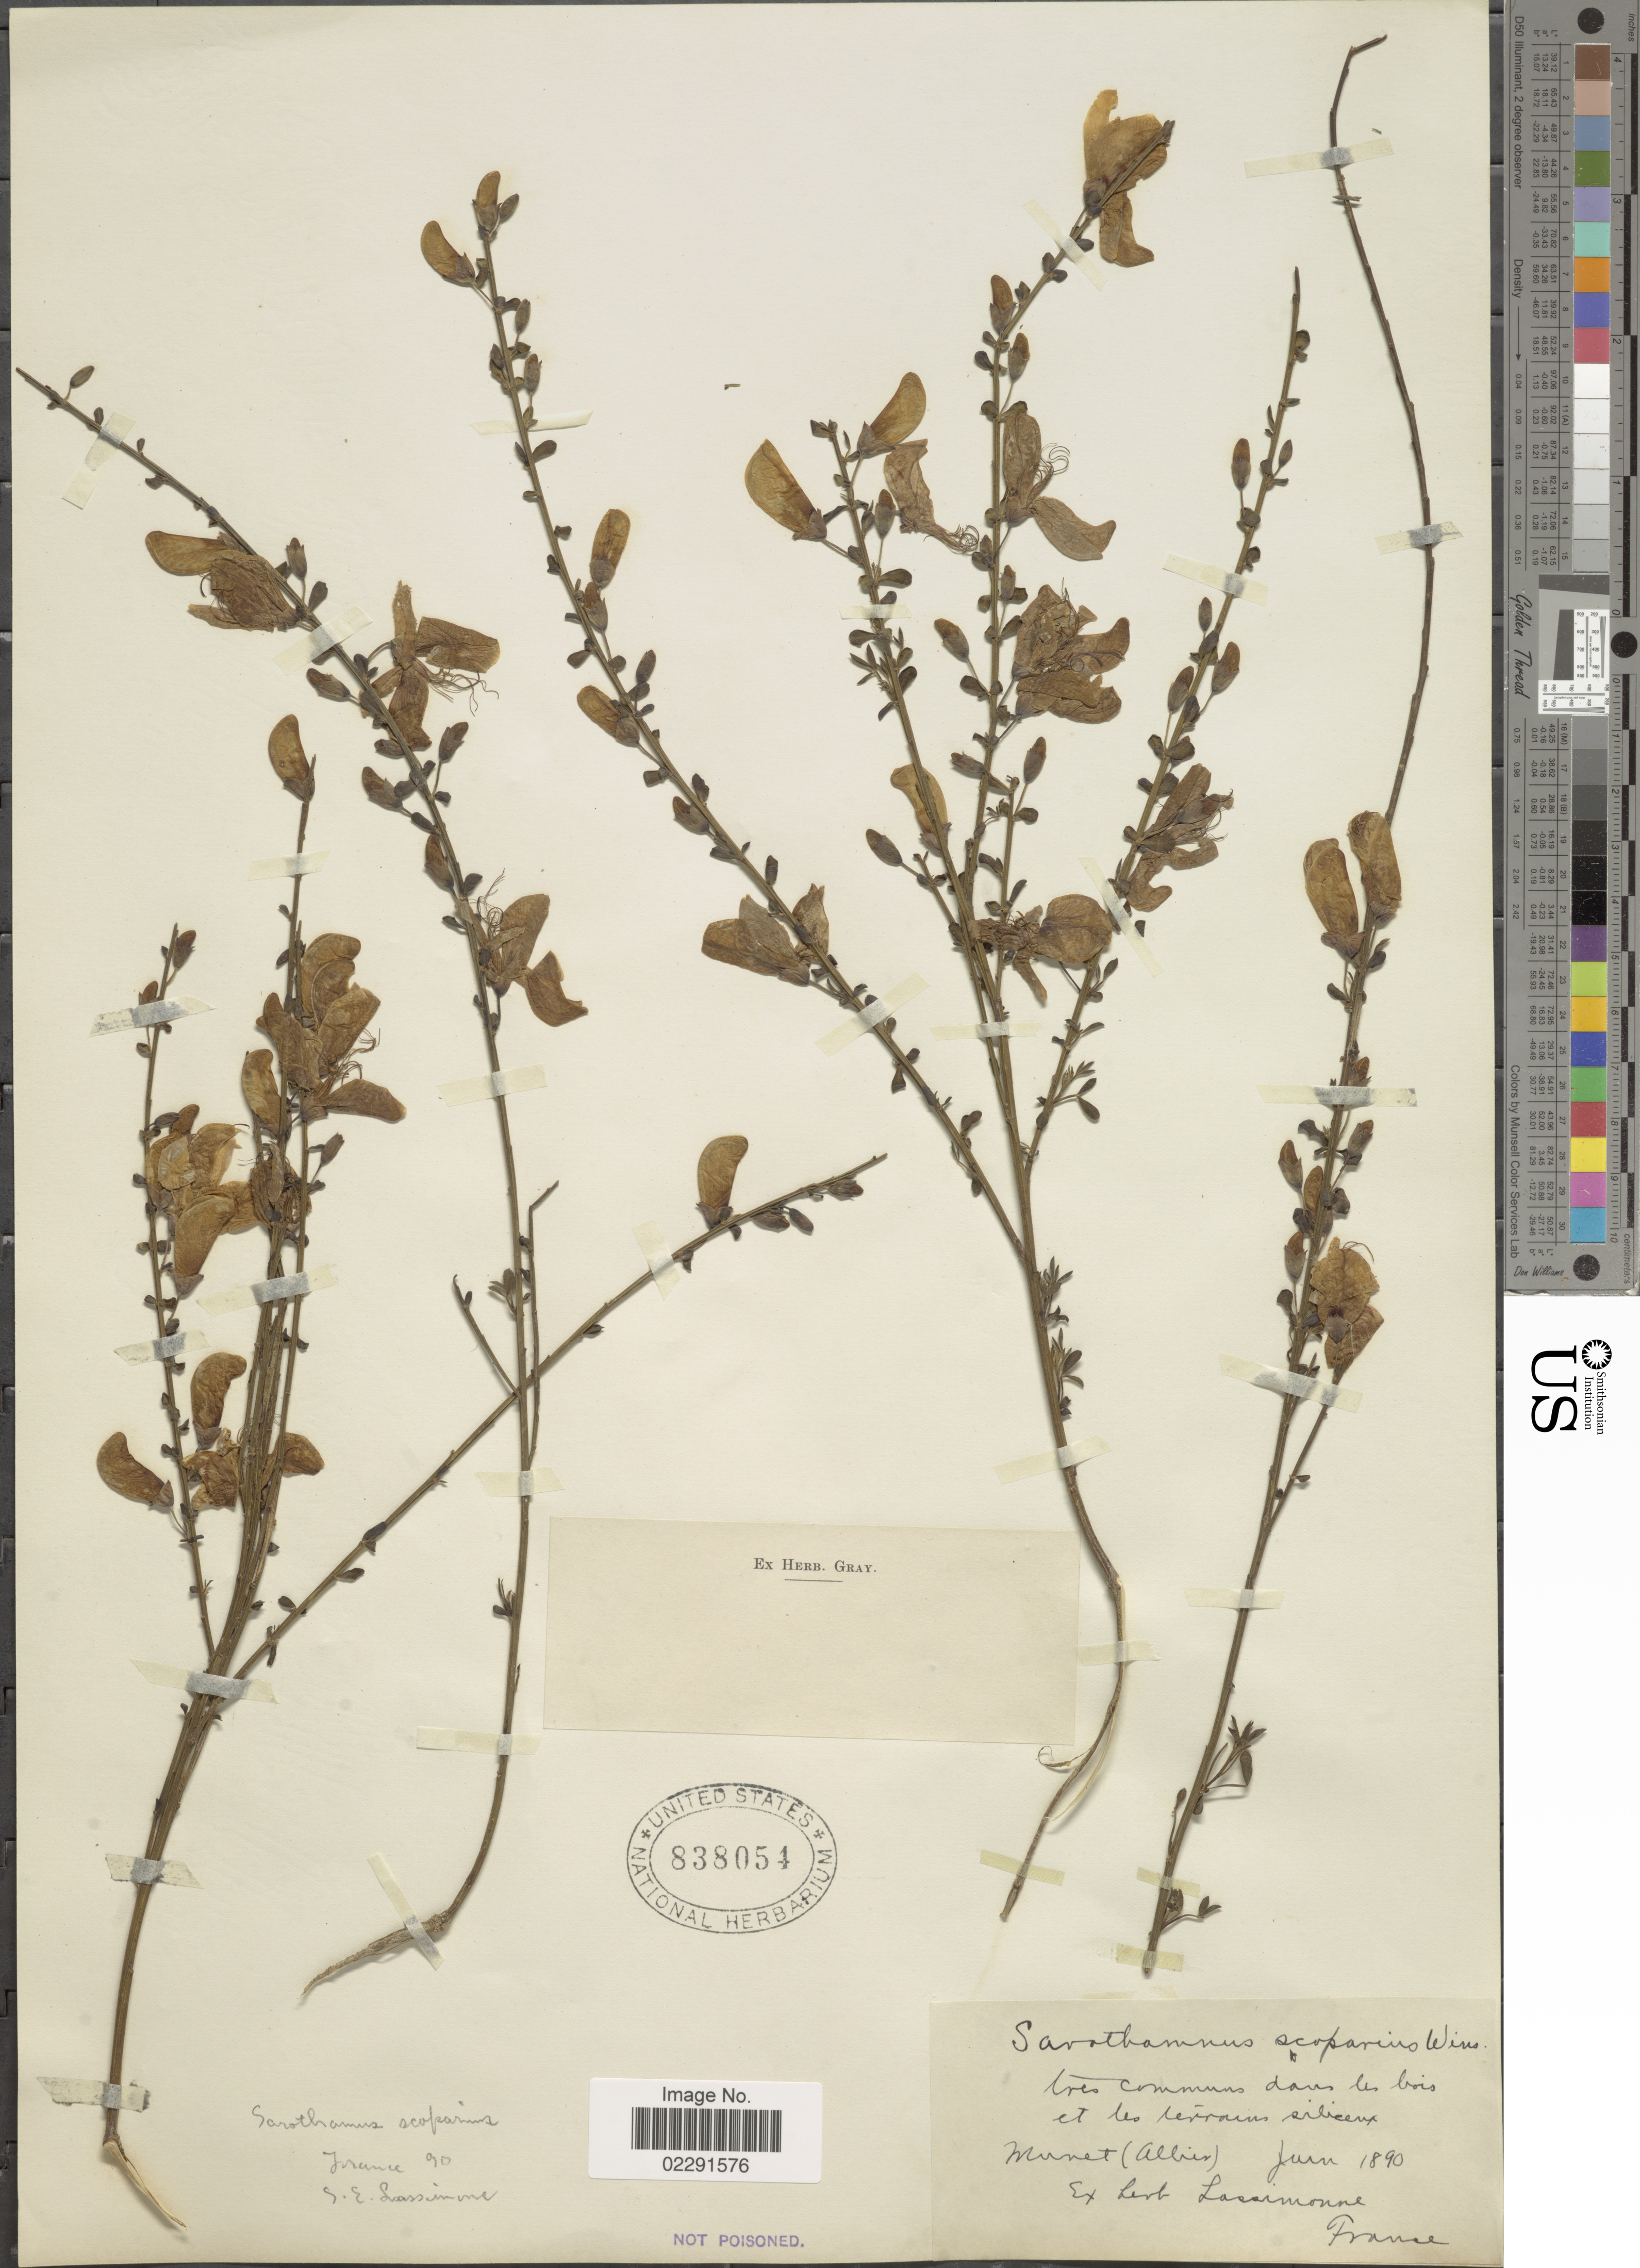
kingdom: Plantae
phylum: Tracheophyta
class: Magnoliopsida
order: Fabales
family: Fabaceae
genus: Cytisus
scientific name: Cytisus scoparius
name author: (L.) Link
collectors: S. Lassimonne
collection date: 1890-06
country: France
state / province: Auvergne-Rhône-Alpes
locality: Très communs dans les bois et les terrains siliceux [very common in woods and siliceous soils]. Munet, Allier.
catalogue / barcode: US 838054